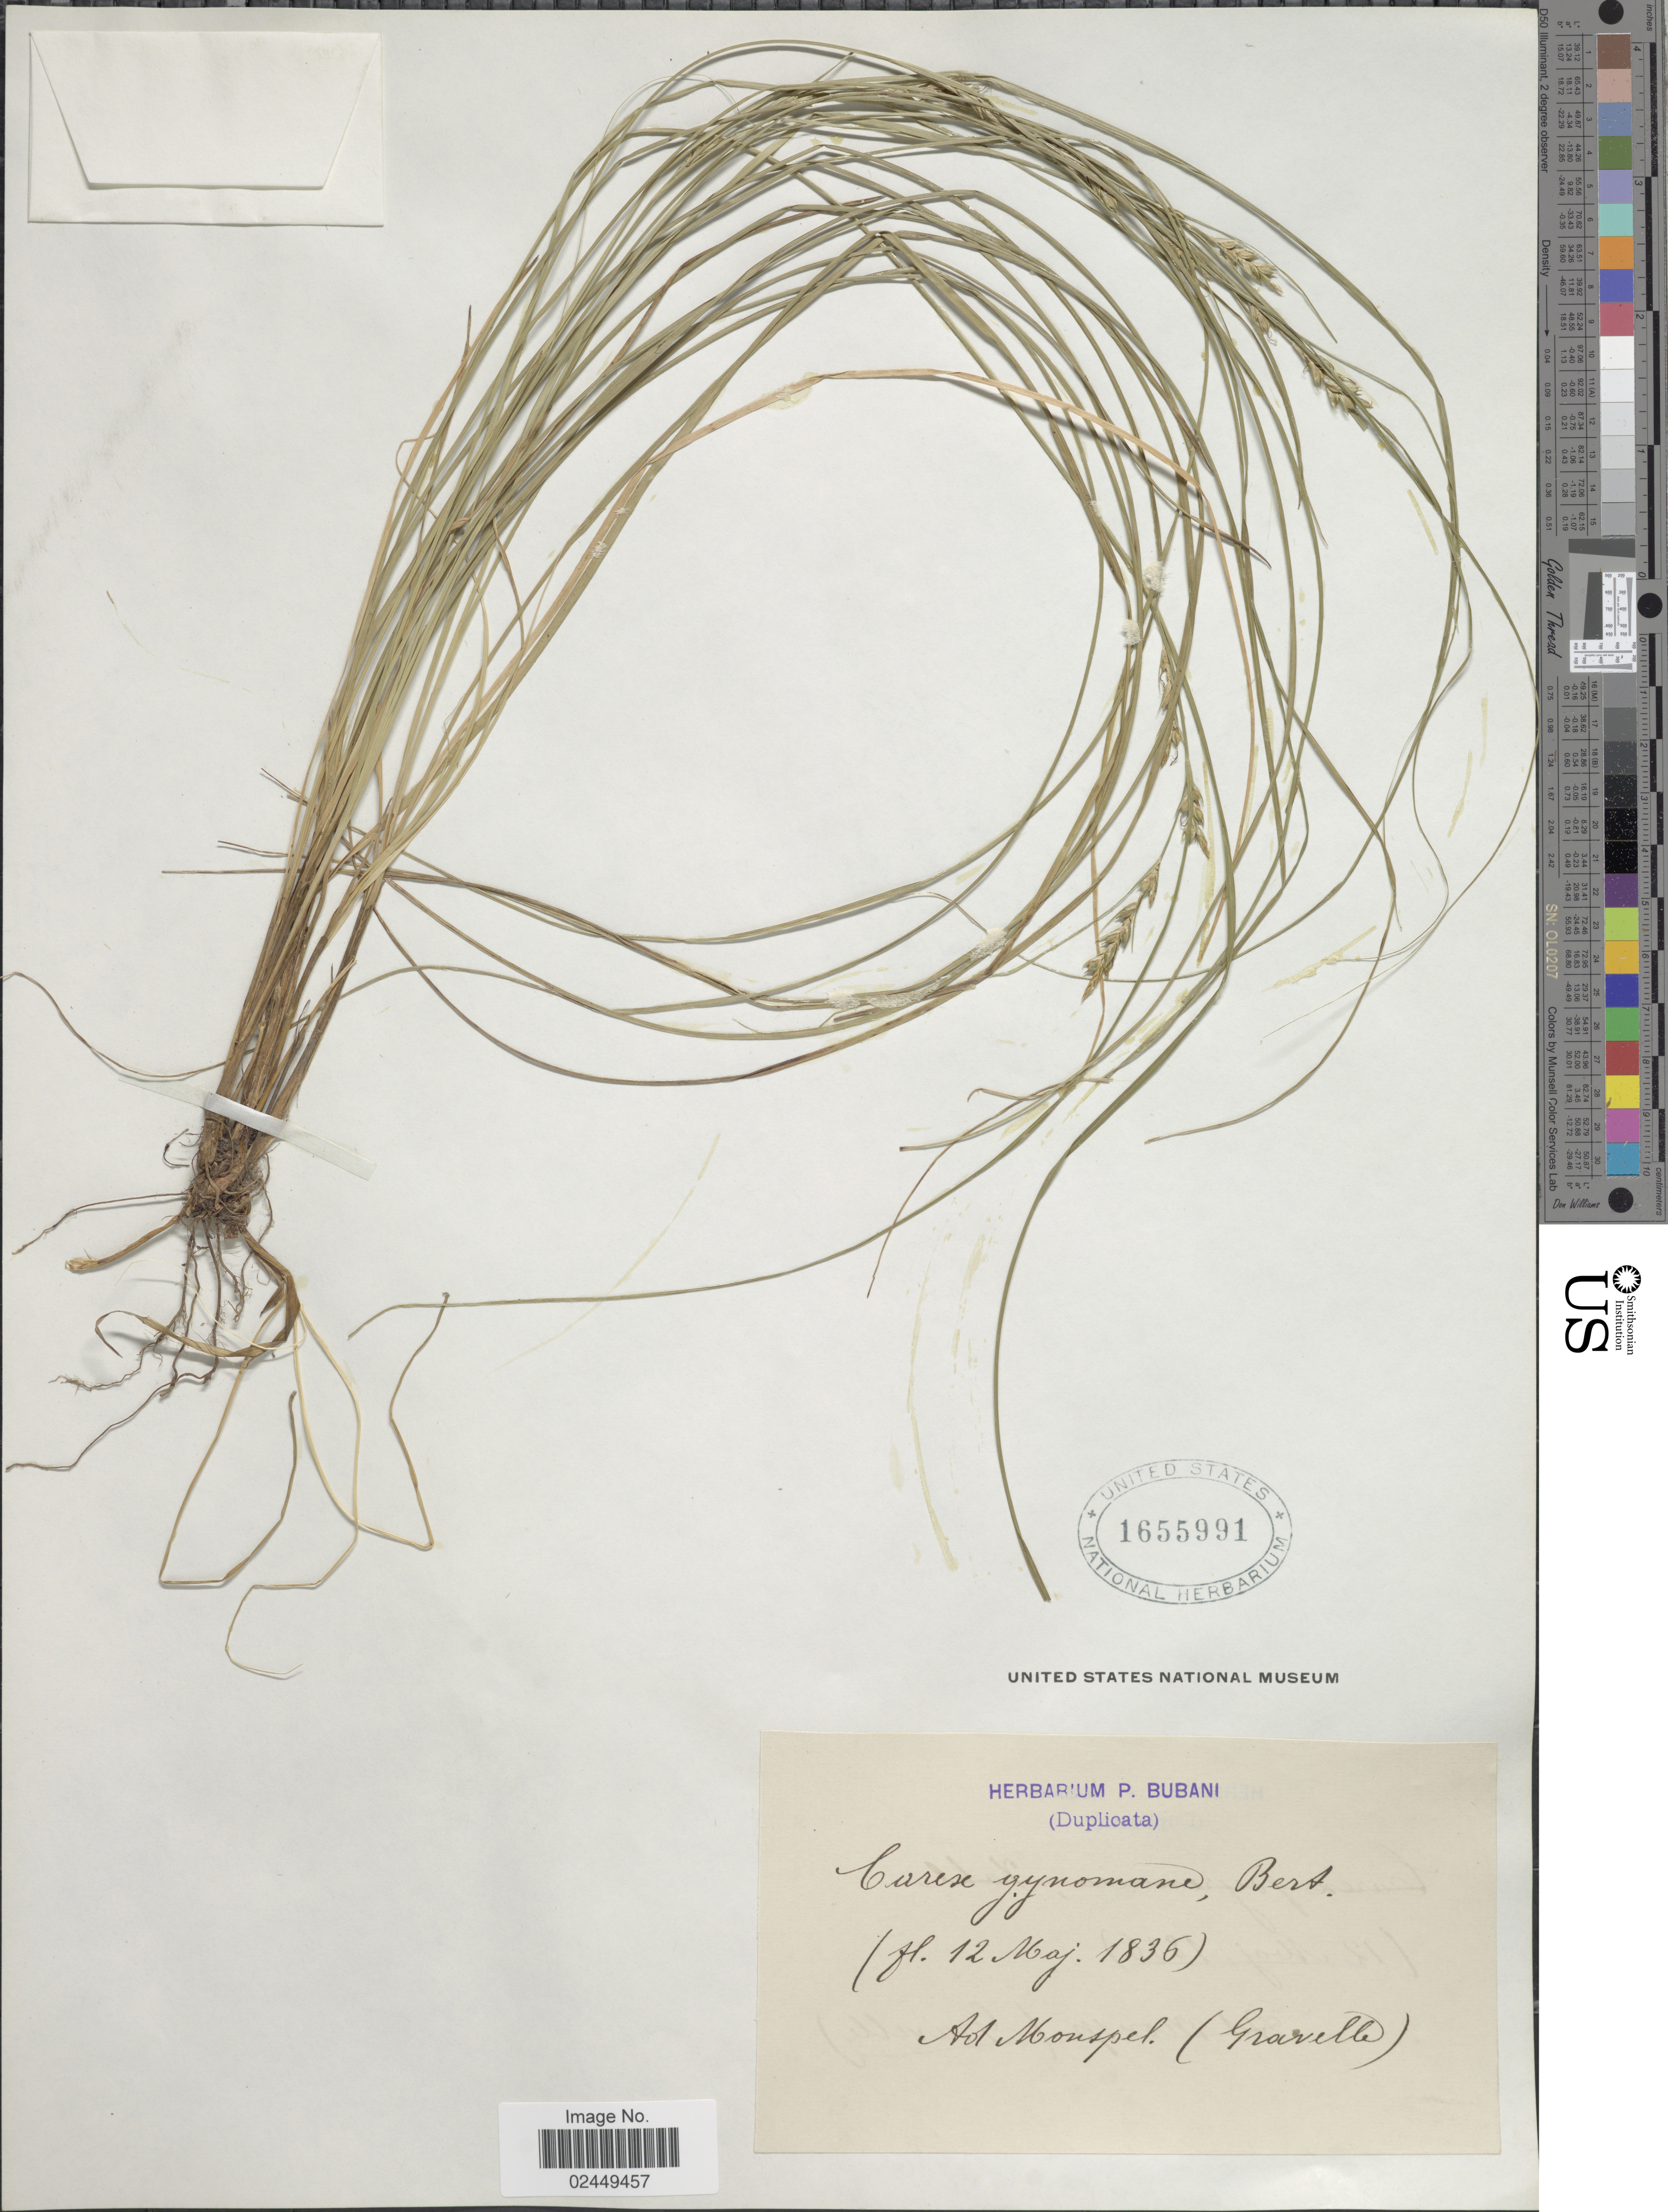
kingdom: Plantae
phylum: Tracheophyta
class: Liliopsida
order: Poales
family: Cyperaceae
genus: Carex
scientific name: Carex distachya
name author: Desf.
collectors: ex herb. P. Bubani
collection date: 1836-05-12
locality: Ad Monspel, Gravelle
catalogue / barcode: US 1655991